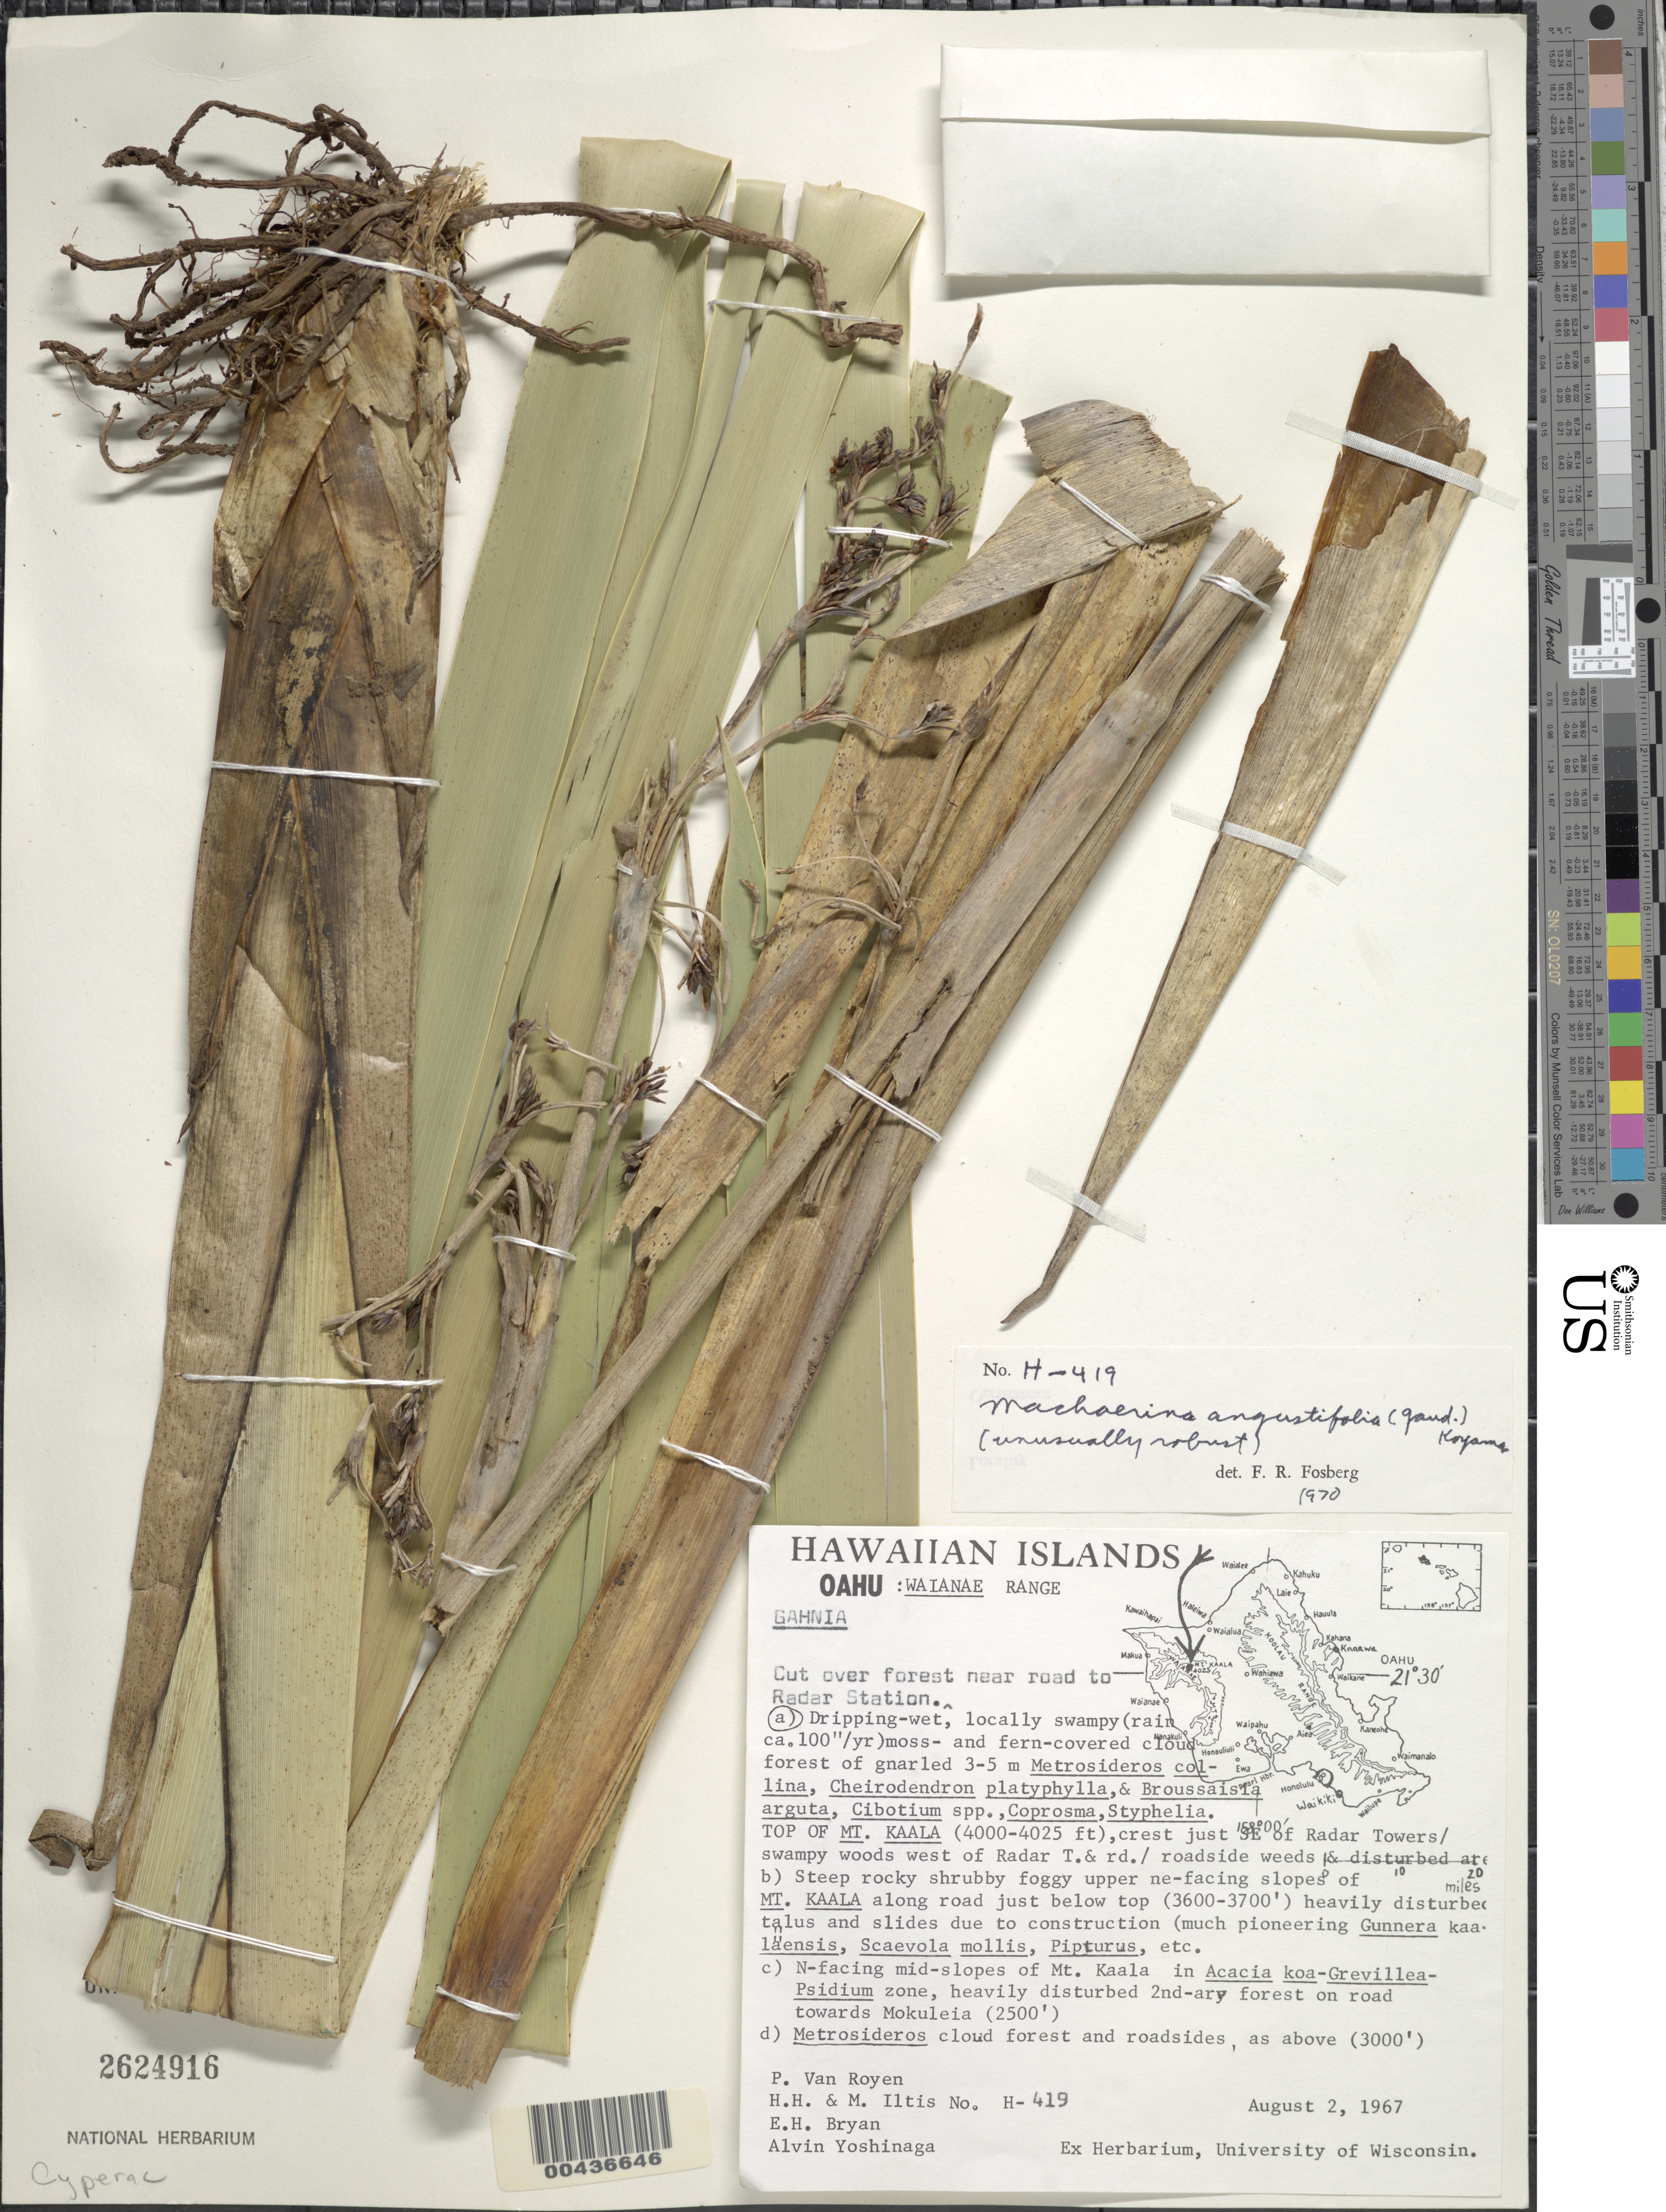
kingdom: Plantae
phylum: Tracheophyta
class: Liliopsida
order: Poales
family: Cyperaceae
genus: Machaerina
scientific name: Machaerina angustifolia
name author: (Gaudich.) T. Koyama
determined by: Fosberg, F. R.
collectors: P. van Royen, H. H. Iltis, M, E. Bryan & A. Yoshingaga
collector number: H-419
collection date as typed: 2 Aug 1967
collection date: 1967-08-02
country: United States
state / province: Hawaii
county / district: Honolulu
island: Oahu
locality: Top of Mt. Kaala, crest just SE of Radar Towers, woods west of Radar T. & rd.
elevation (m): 1219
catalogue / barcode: US 2624916